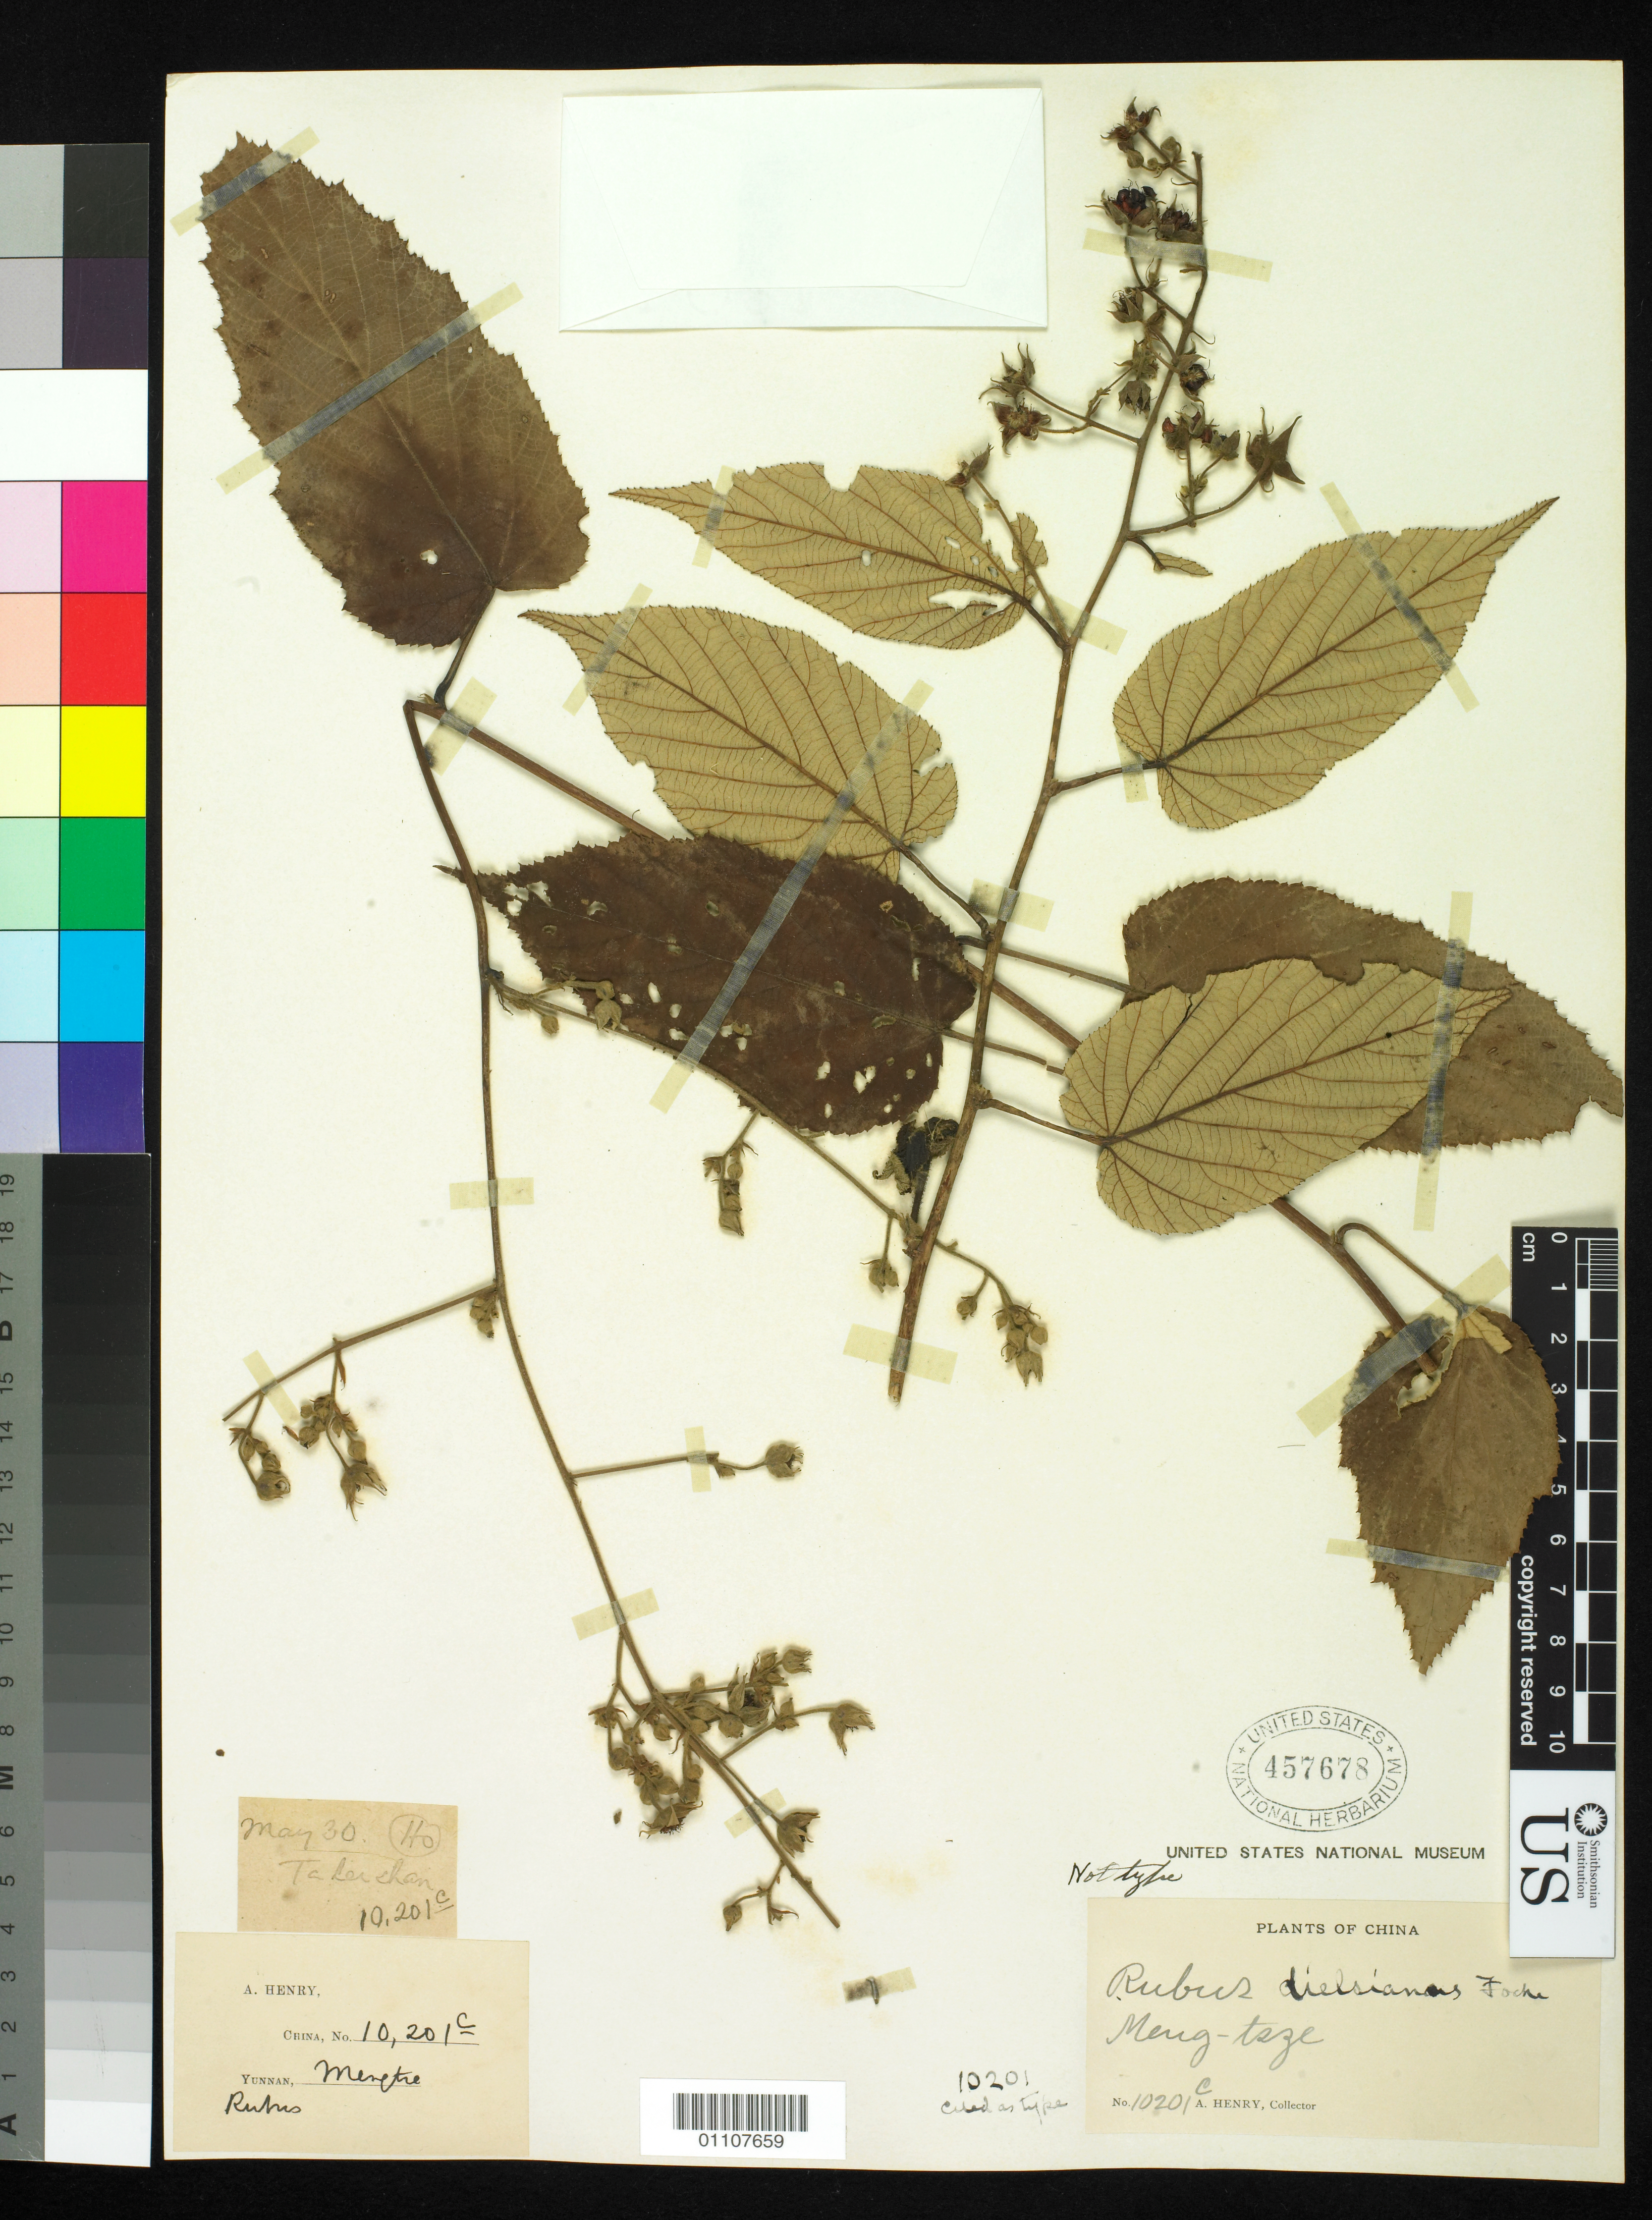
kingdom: Plantae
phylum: Tracheophyta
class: Magnoliopsida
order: Rosales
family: Rosaceae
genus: Rubus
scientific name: Rubus dielsianus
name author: Focke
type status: Possible Type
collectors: A. Henry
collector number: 10201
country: China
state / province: Yunnan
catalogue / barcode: US 457678